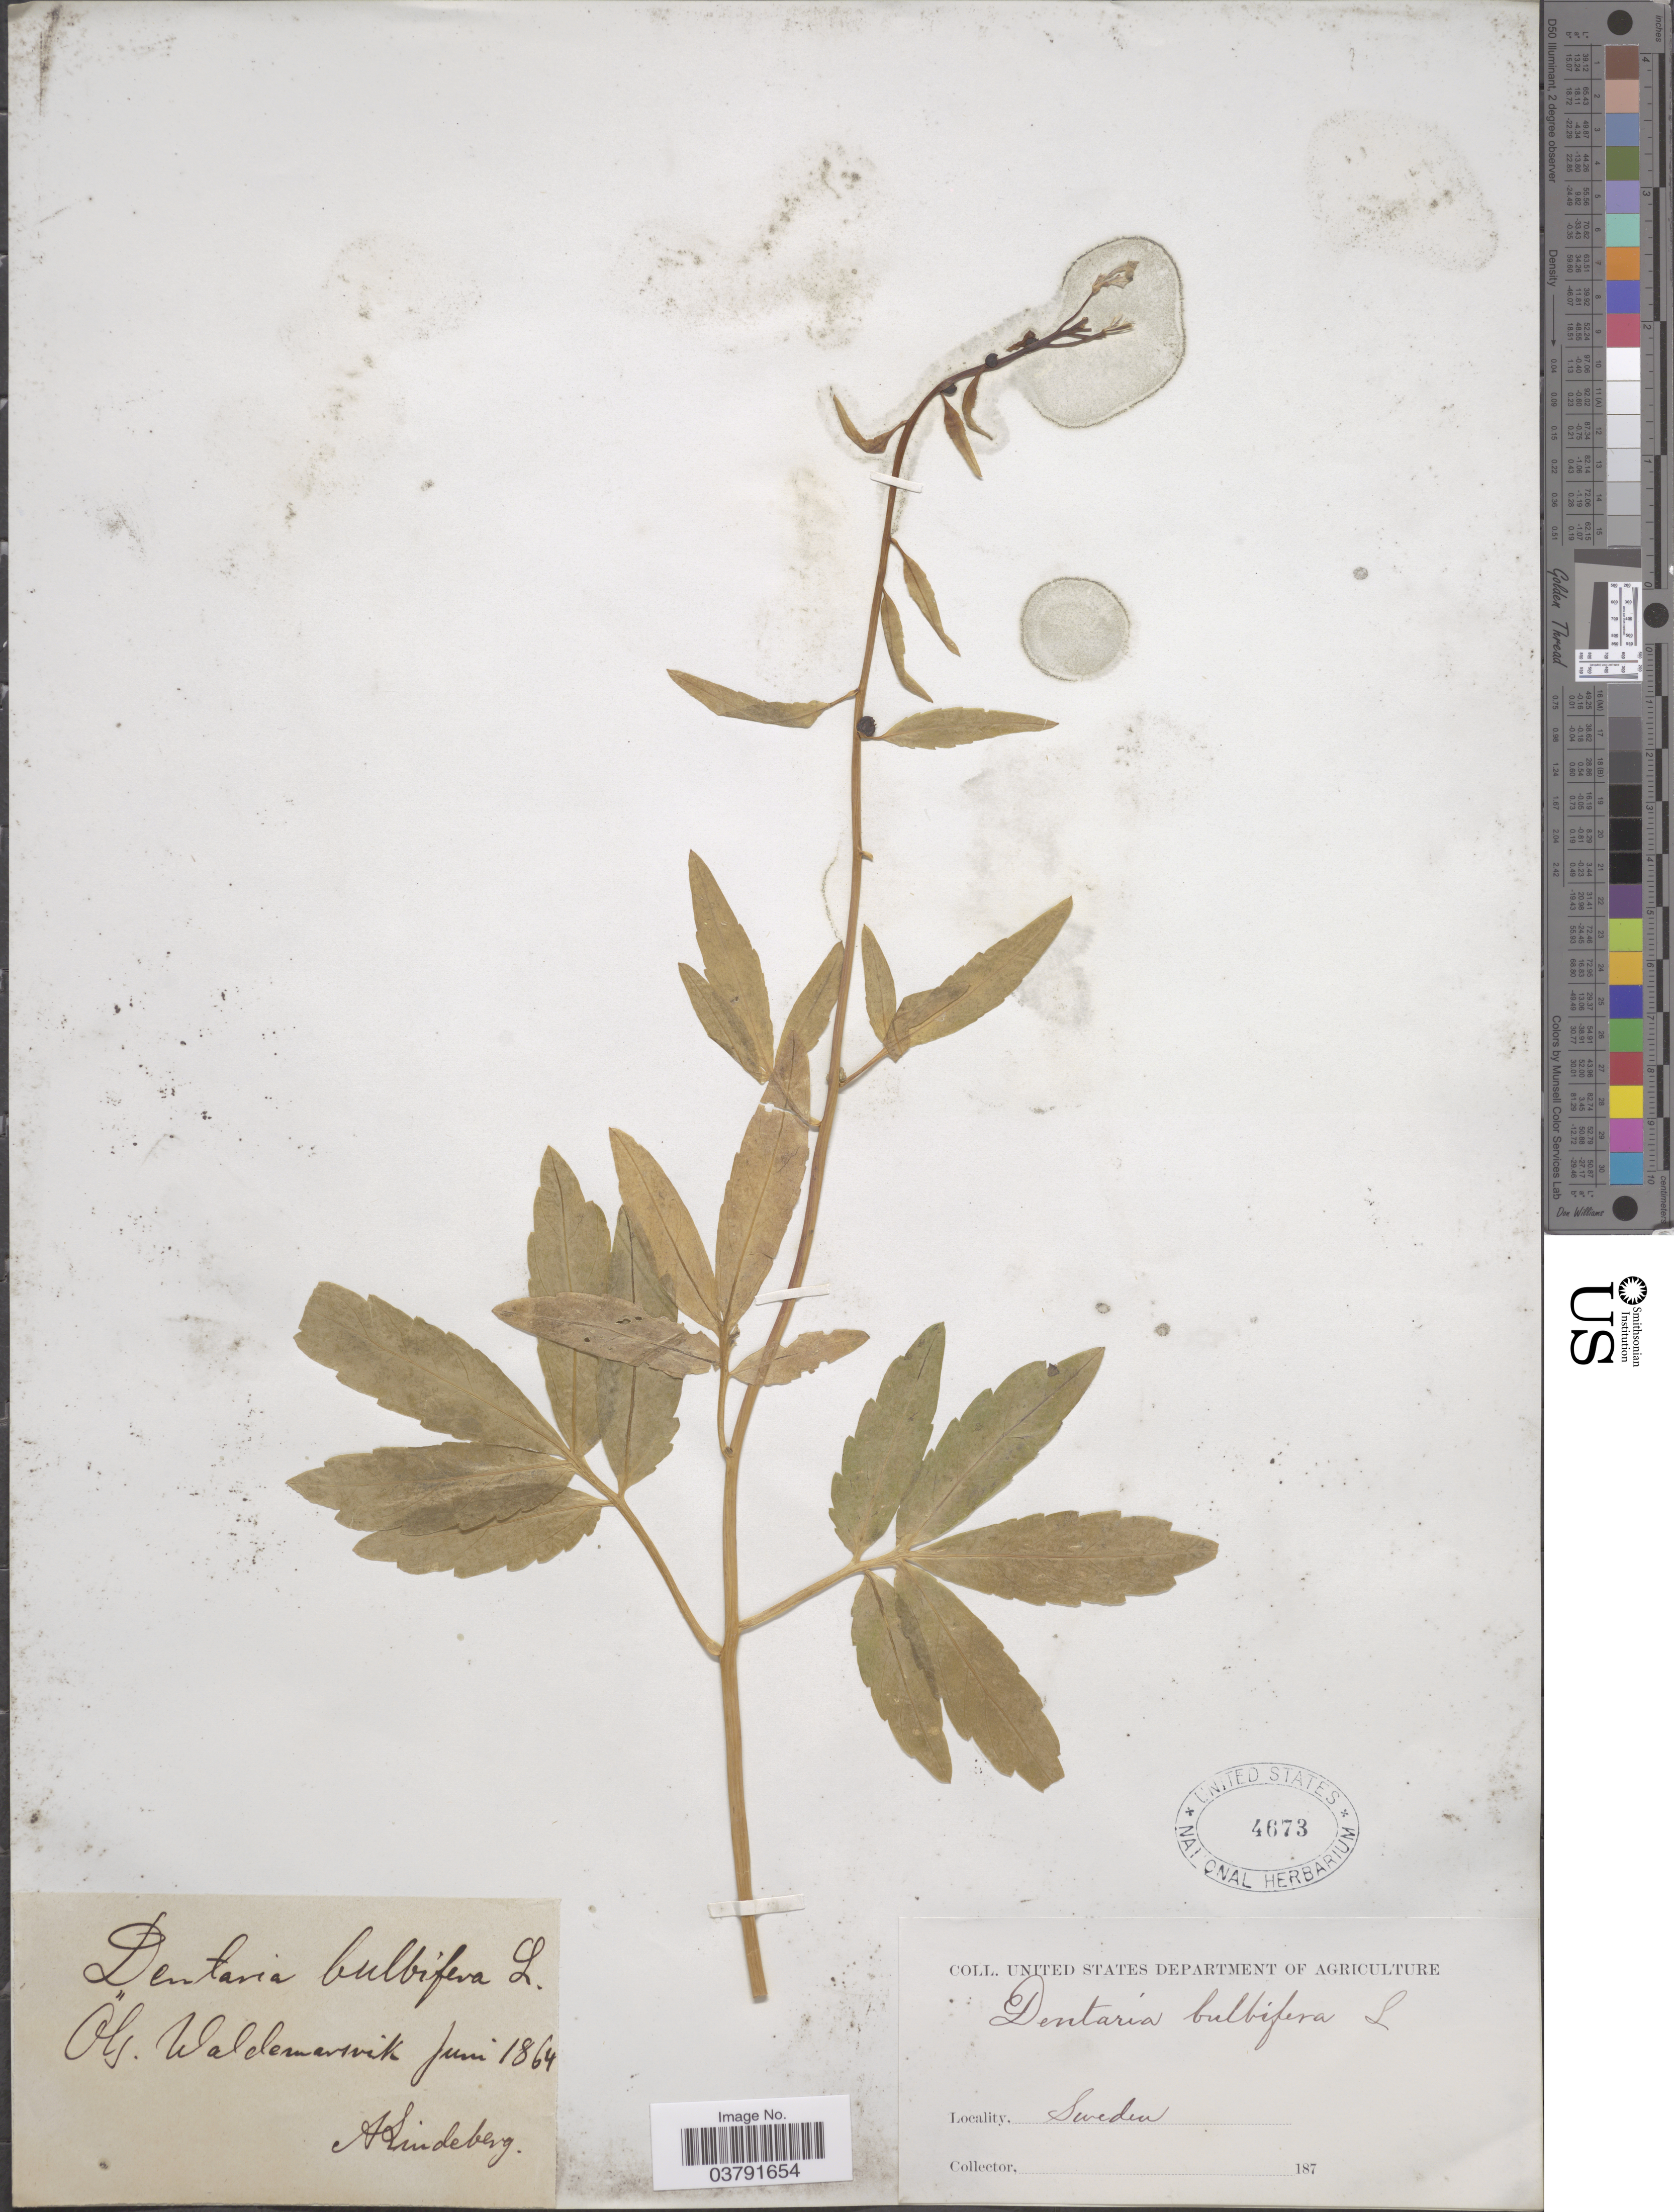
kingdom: Plantae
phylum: Tracheophyta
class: Magnoliopsida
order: Brassicales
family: Brassicaceae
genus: Dentaria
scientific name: Dentaria bulbifera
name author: L.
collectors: A. Lindeberg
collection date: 1864-06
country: Sweden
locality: Ols. Waldemarvik [= Valdemarsvik]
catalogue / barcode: US 4673